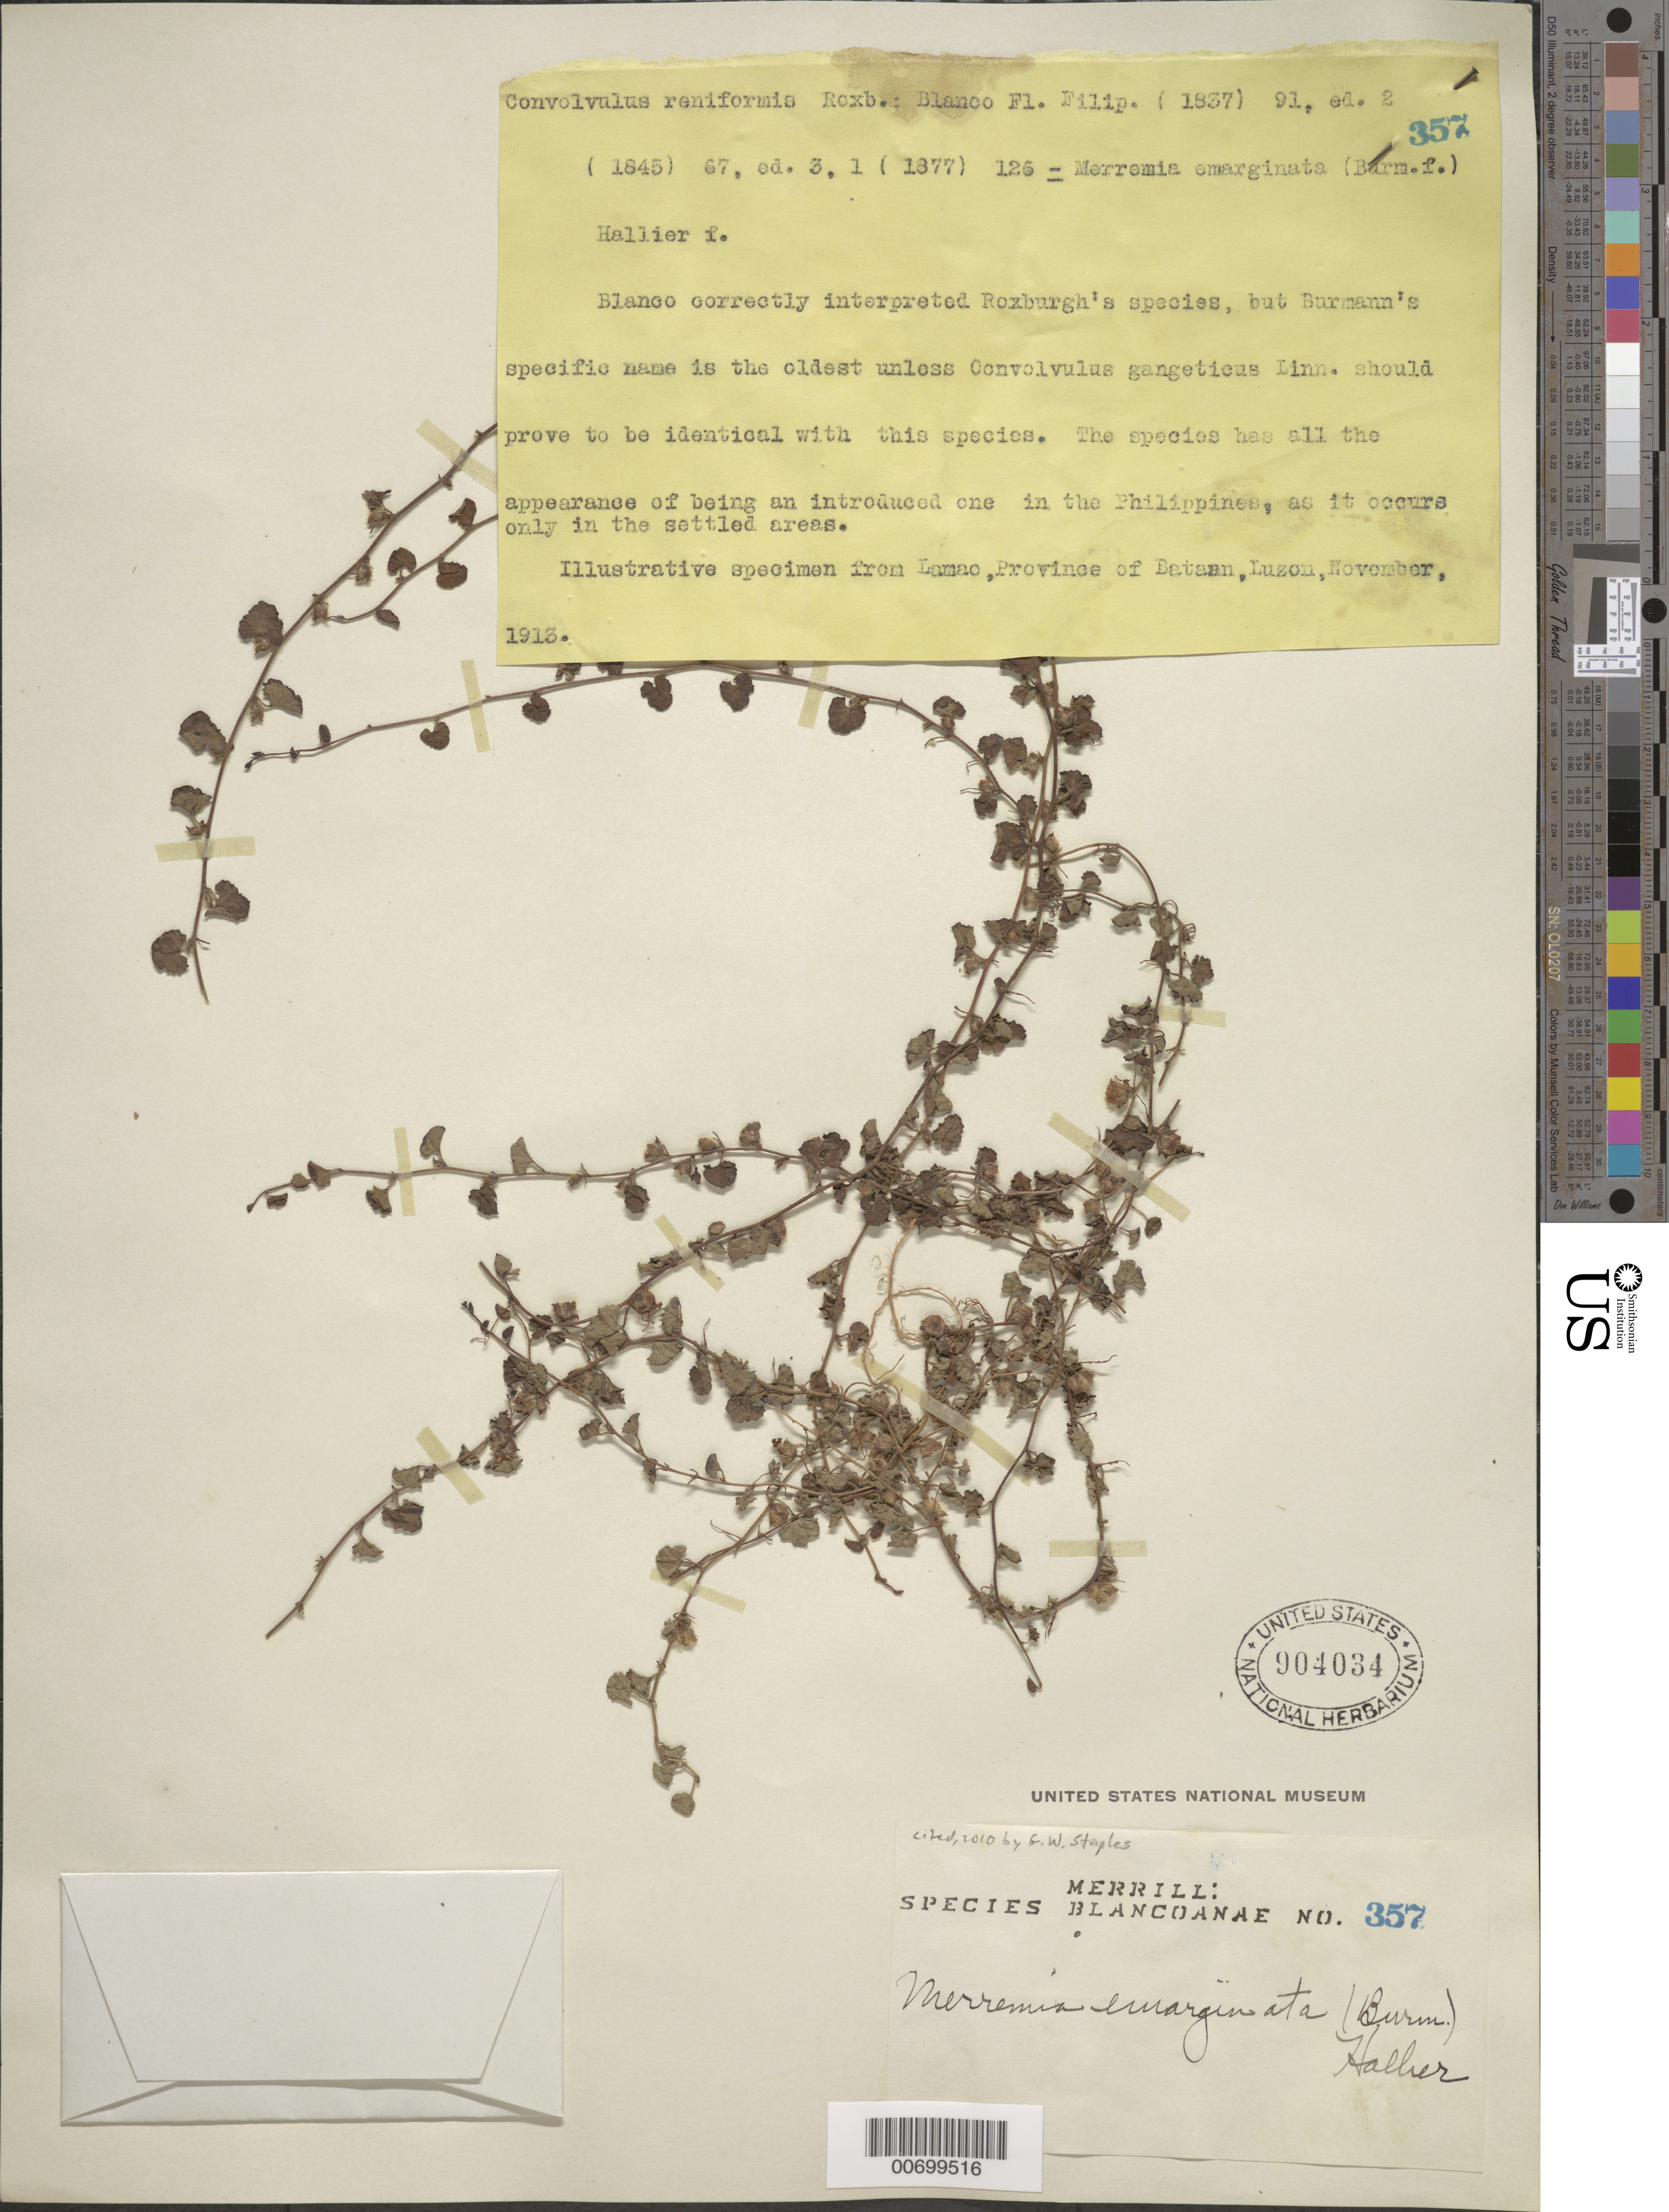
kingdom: Plantae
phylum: Tracheophyta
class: Magnoliopsida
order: Solanales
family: Convolvulaceae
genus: Merremia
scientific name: Merremia emarginata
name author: (Burm. f.) Hallier f.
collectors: E. D. Merrill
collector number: Sp. Blancoan. 0357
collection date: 1913-11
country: Philippines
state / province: Central Luzon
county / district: Bataan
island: Luzon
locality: Lamao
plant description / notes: Cited by G.W. Staples in Gard. Bull. Singapore 61(2): 513. 2010.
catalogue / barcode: US 904034